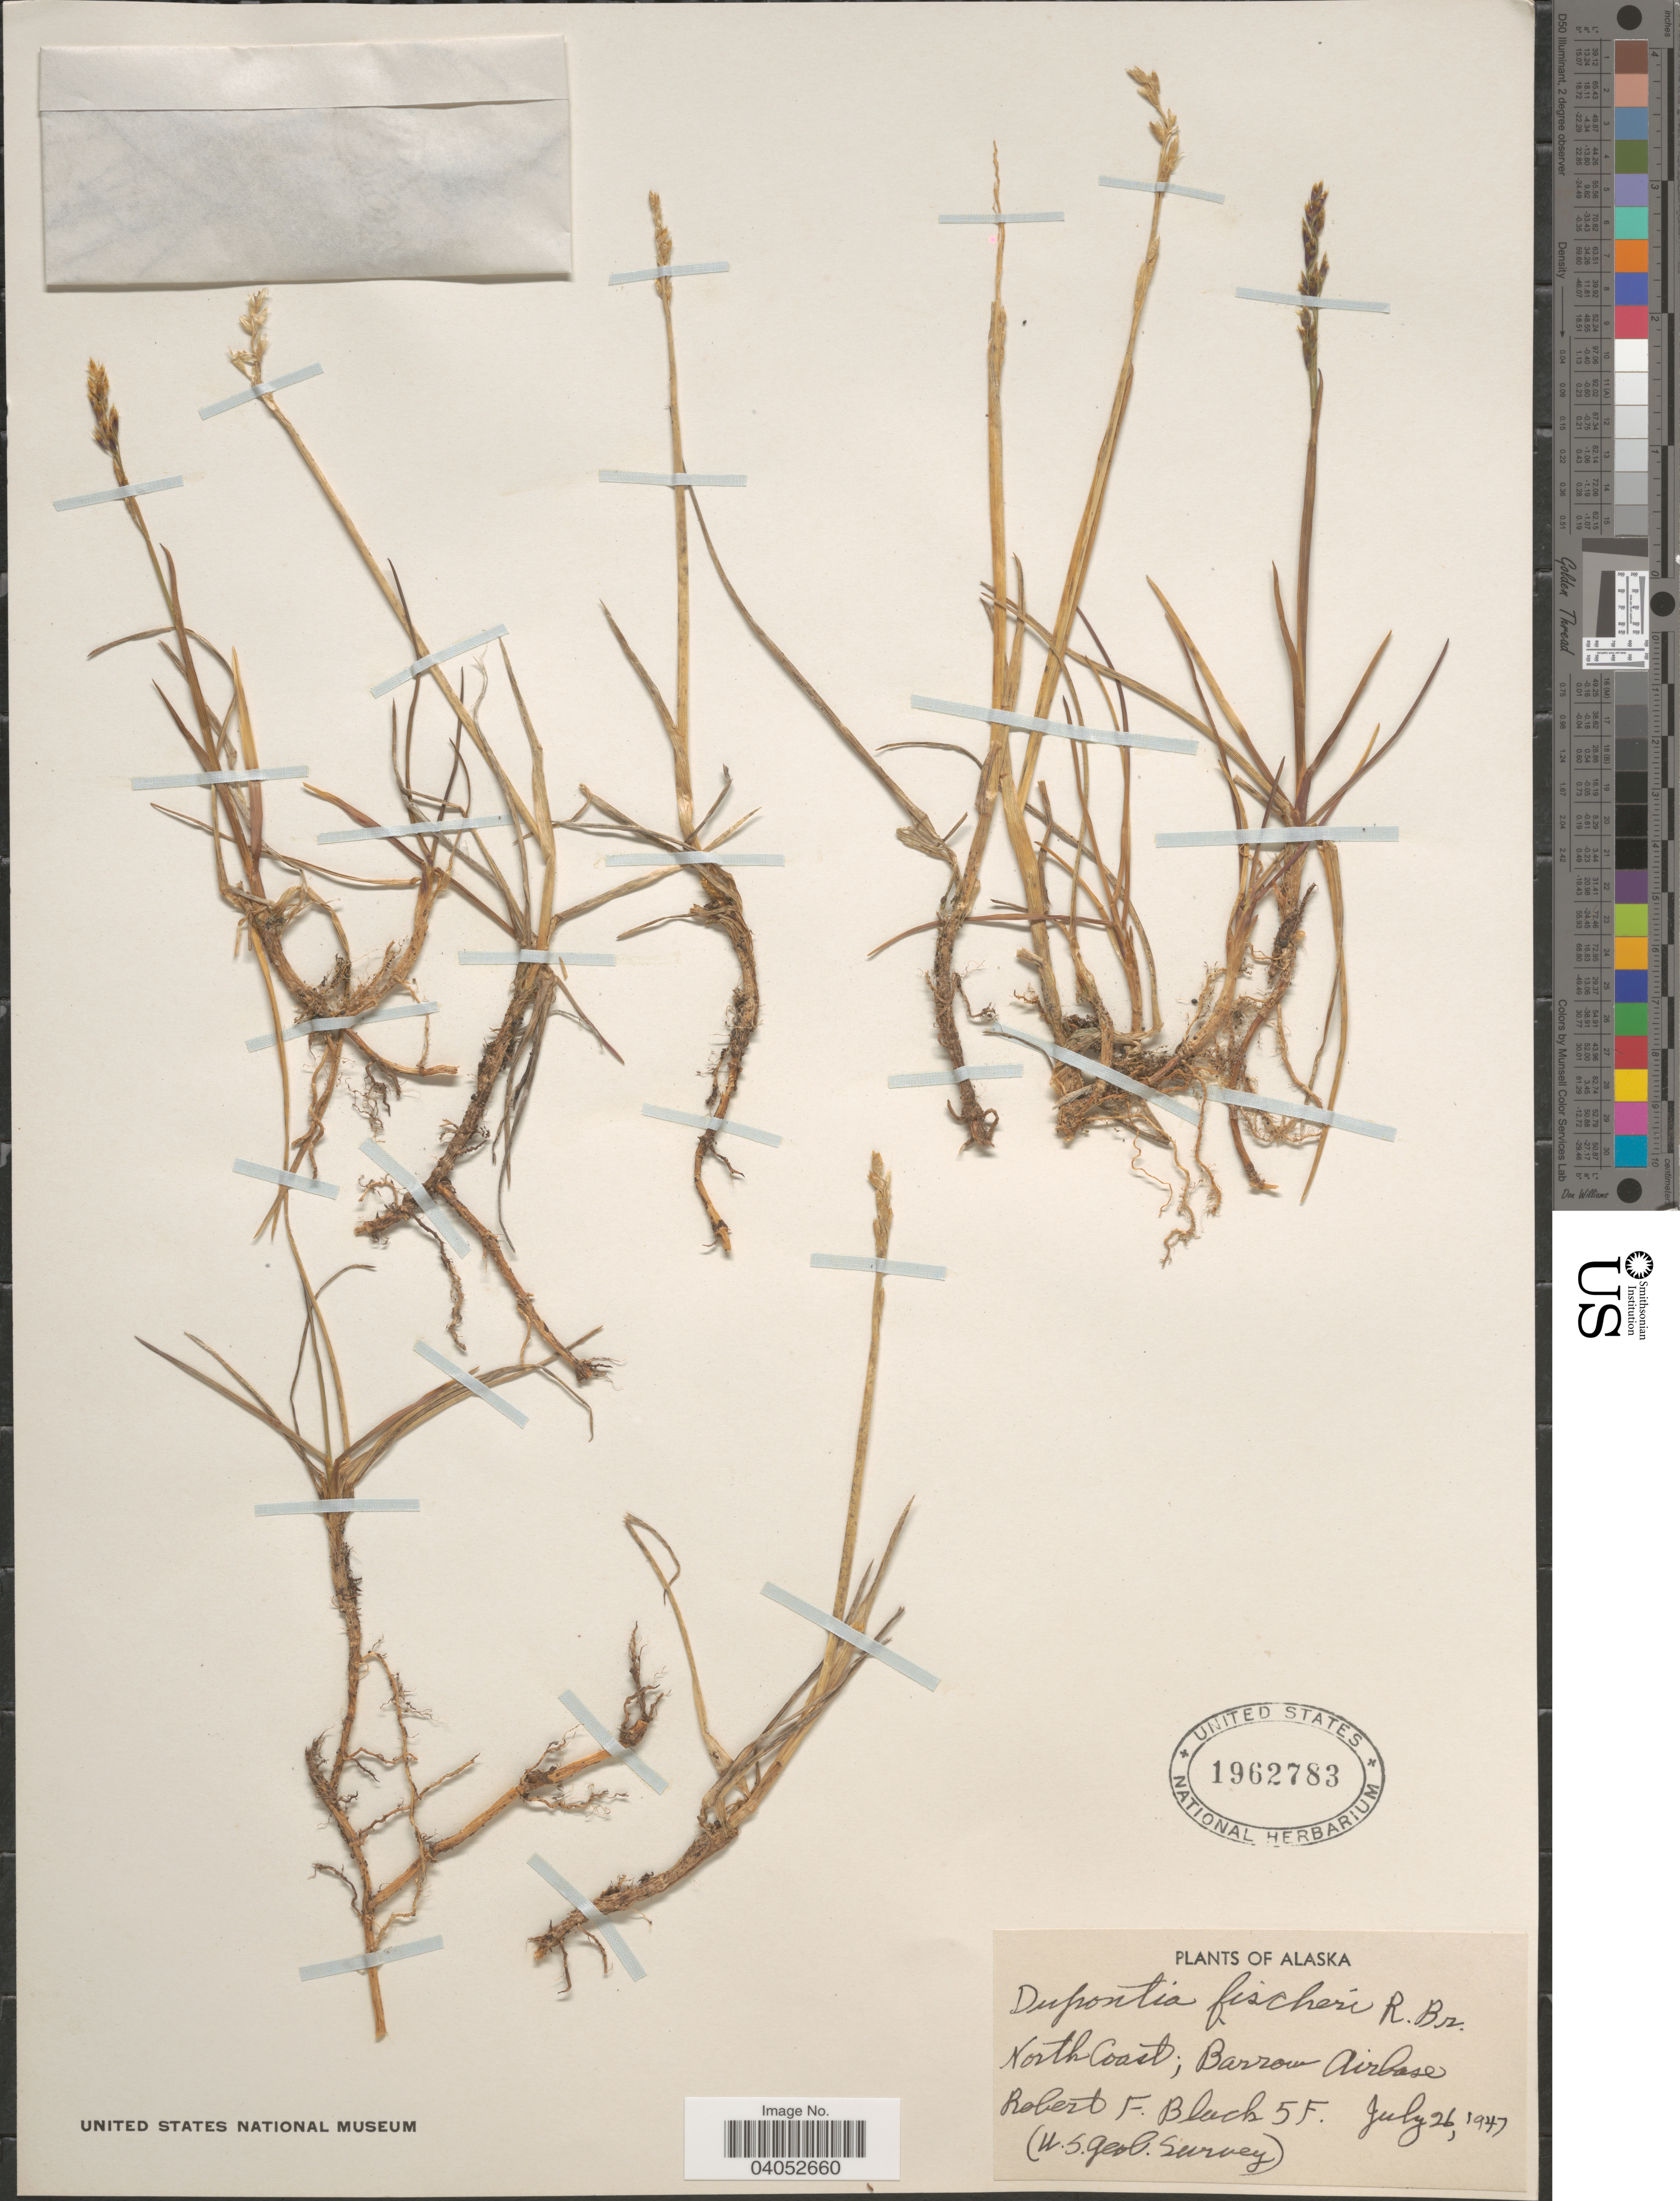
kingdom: Plantae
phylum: Tracheophyta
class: Liliopsida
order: Poales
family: Poaceae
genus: Dupontia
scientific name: Dupontia micrantha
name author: Holm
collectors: R. F. Black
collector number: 5F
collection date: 1947-07-26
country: United States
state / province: Alaska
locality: North Coast; Barrow Airbase.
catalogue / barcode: US 1962783